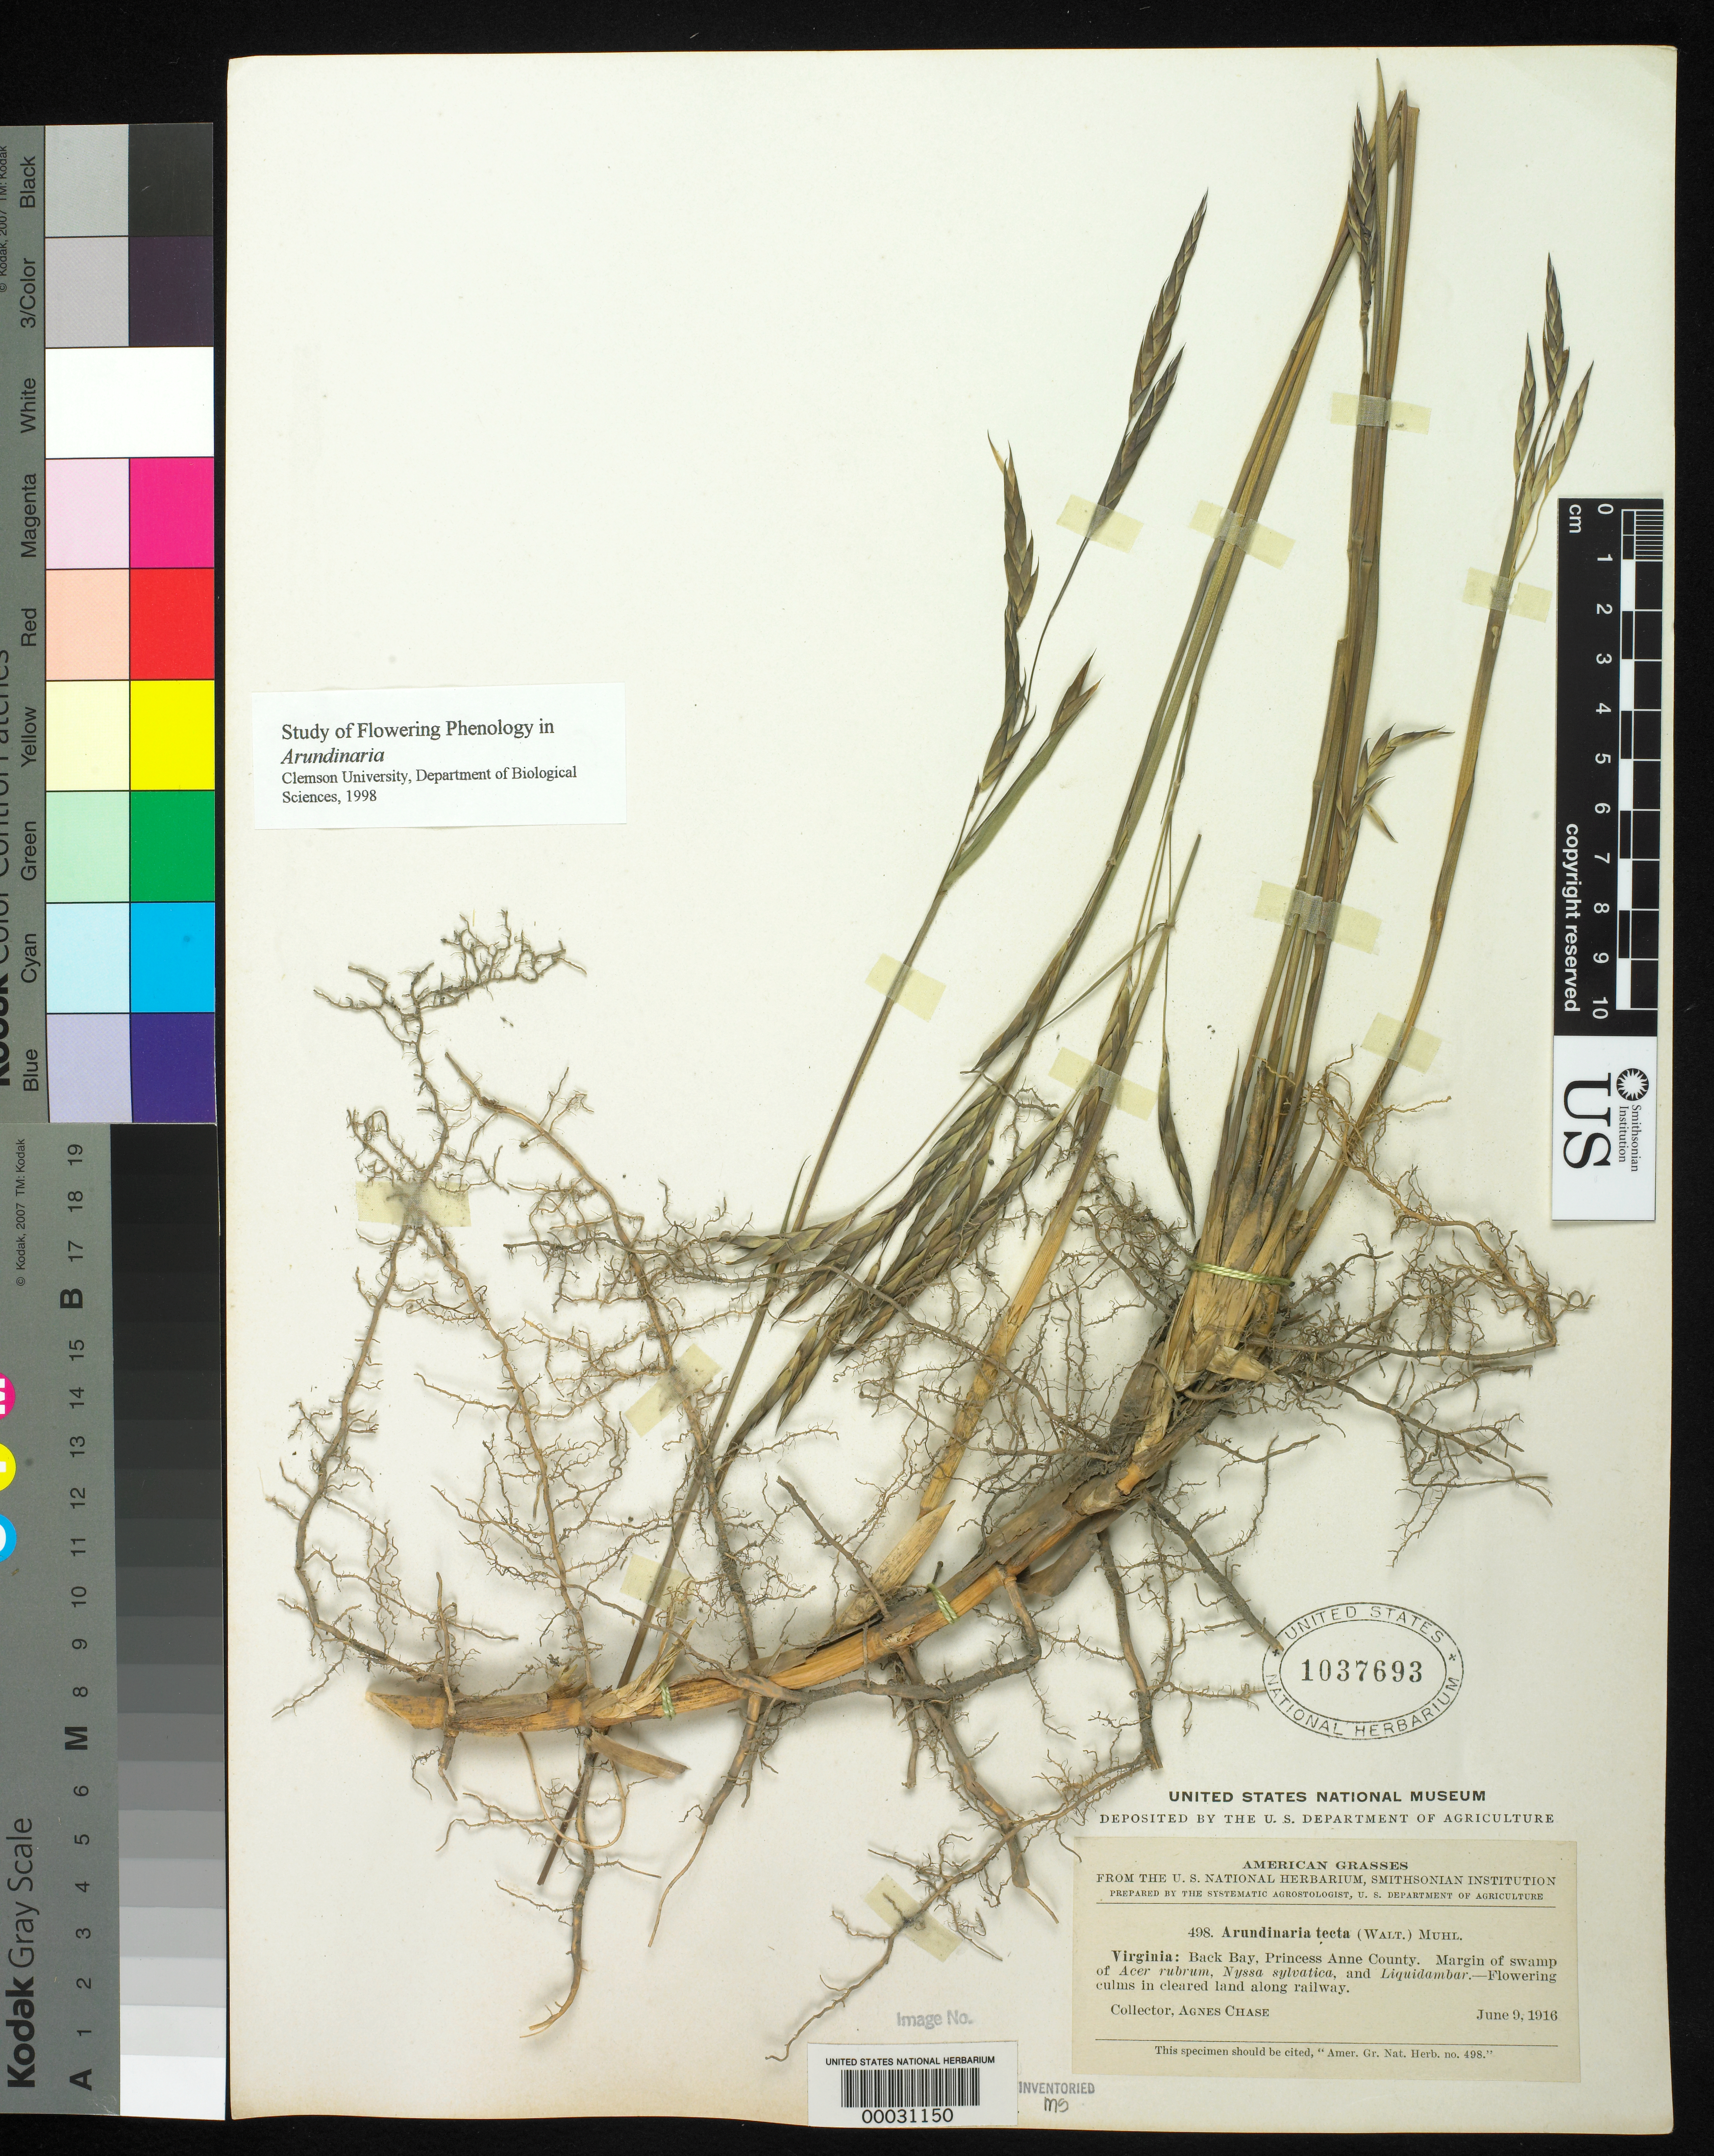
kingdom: Plantae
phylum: Tracheophyta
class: Liliopsida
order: Poales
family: Poaceae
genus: Arundinaria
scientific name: Arundinaria tecta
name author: (Walter) Muhl.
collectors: A. Chase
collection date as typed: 09 Jun 1916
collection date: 1916-06-09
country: United States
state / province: Virginia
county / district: City of Virginia Beach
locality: Black Bay, Princess Anne county. [City of Virginia Beach = Princess Anne County (extinct), in part.]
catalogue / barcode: US 1037693